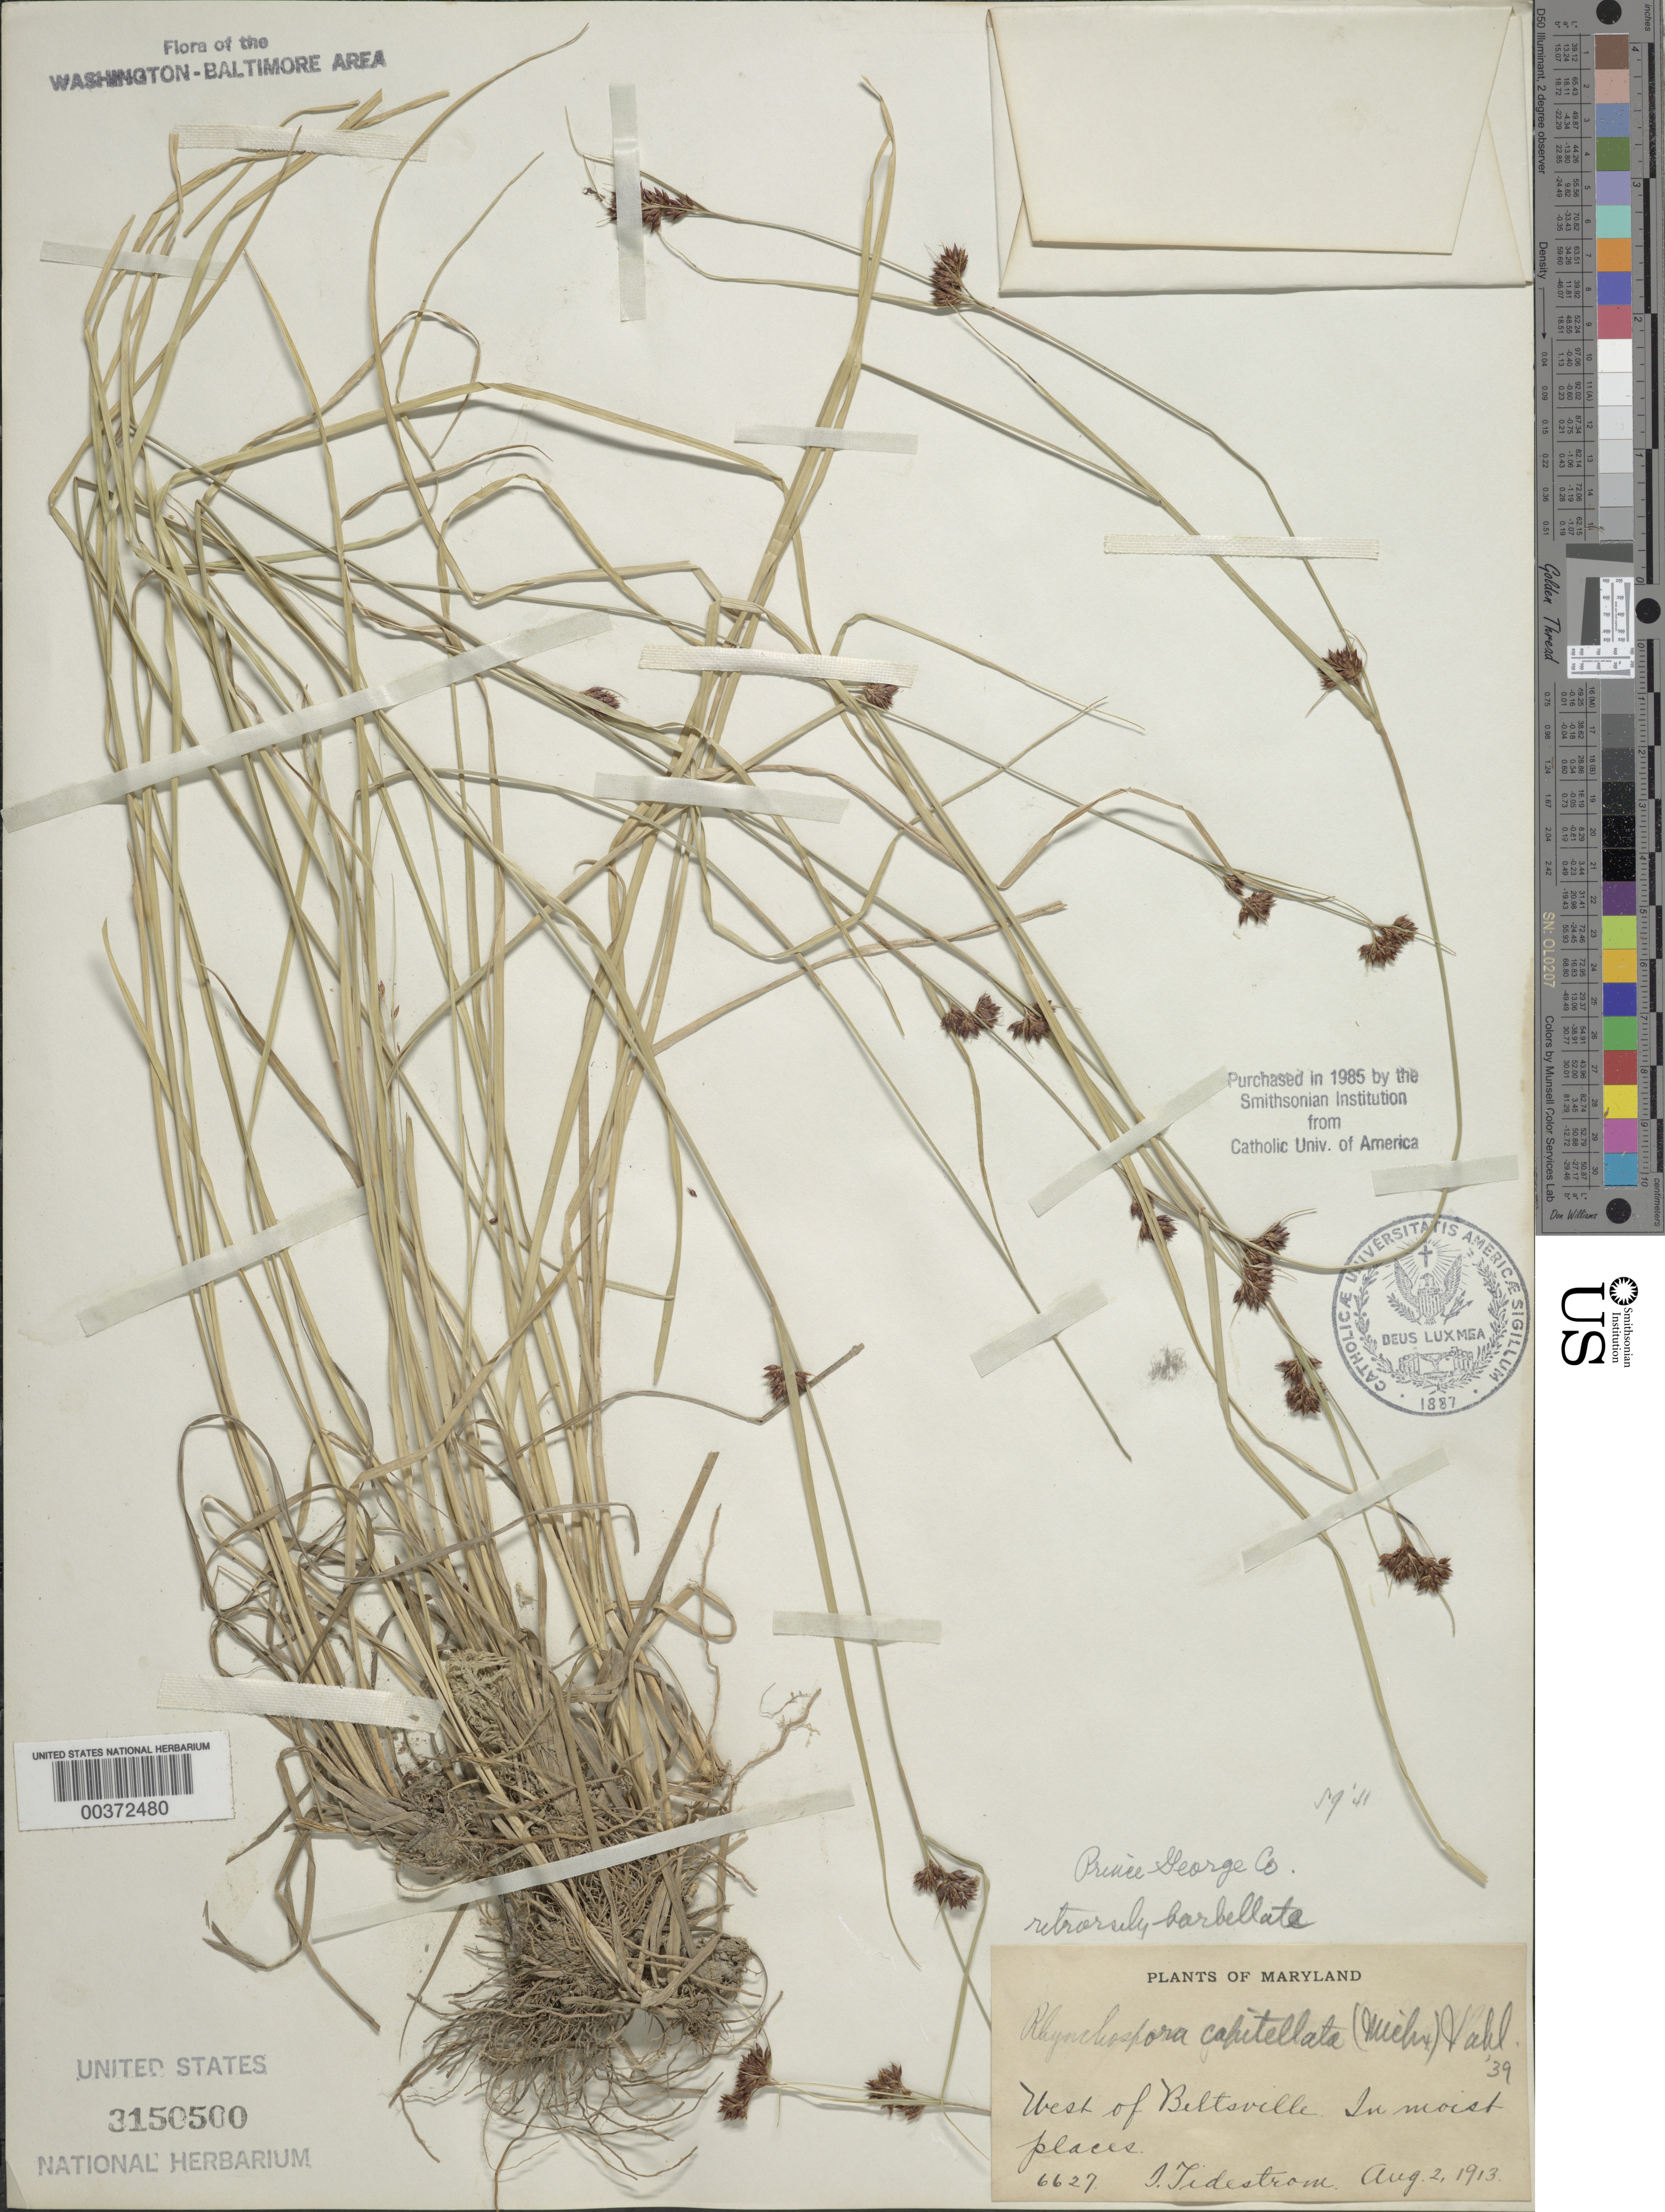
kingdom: Plantae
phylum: Tracheophyta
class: Liliopsida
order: Poales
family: Cyperaceae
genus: Rhynchospora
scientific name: Rhynchospora capitellata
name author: (Michx.) Vahl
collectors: I. F. Tidestrom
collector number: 6627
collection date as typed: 02 Aug 1913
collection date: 1913-08-02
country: United States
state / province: Maryland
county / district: Prince George's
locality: W of Beltsville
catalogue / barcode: US 3150500